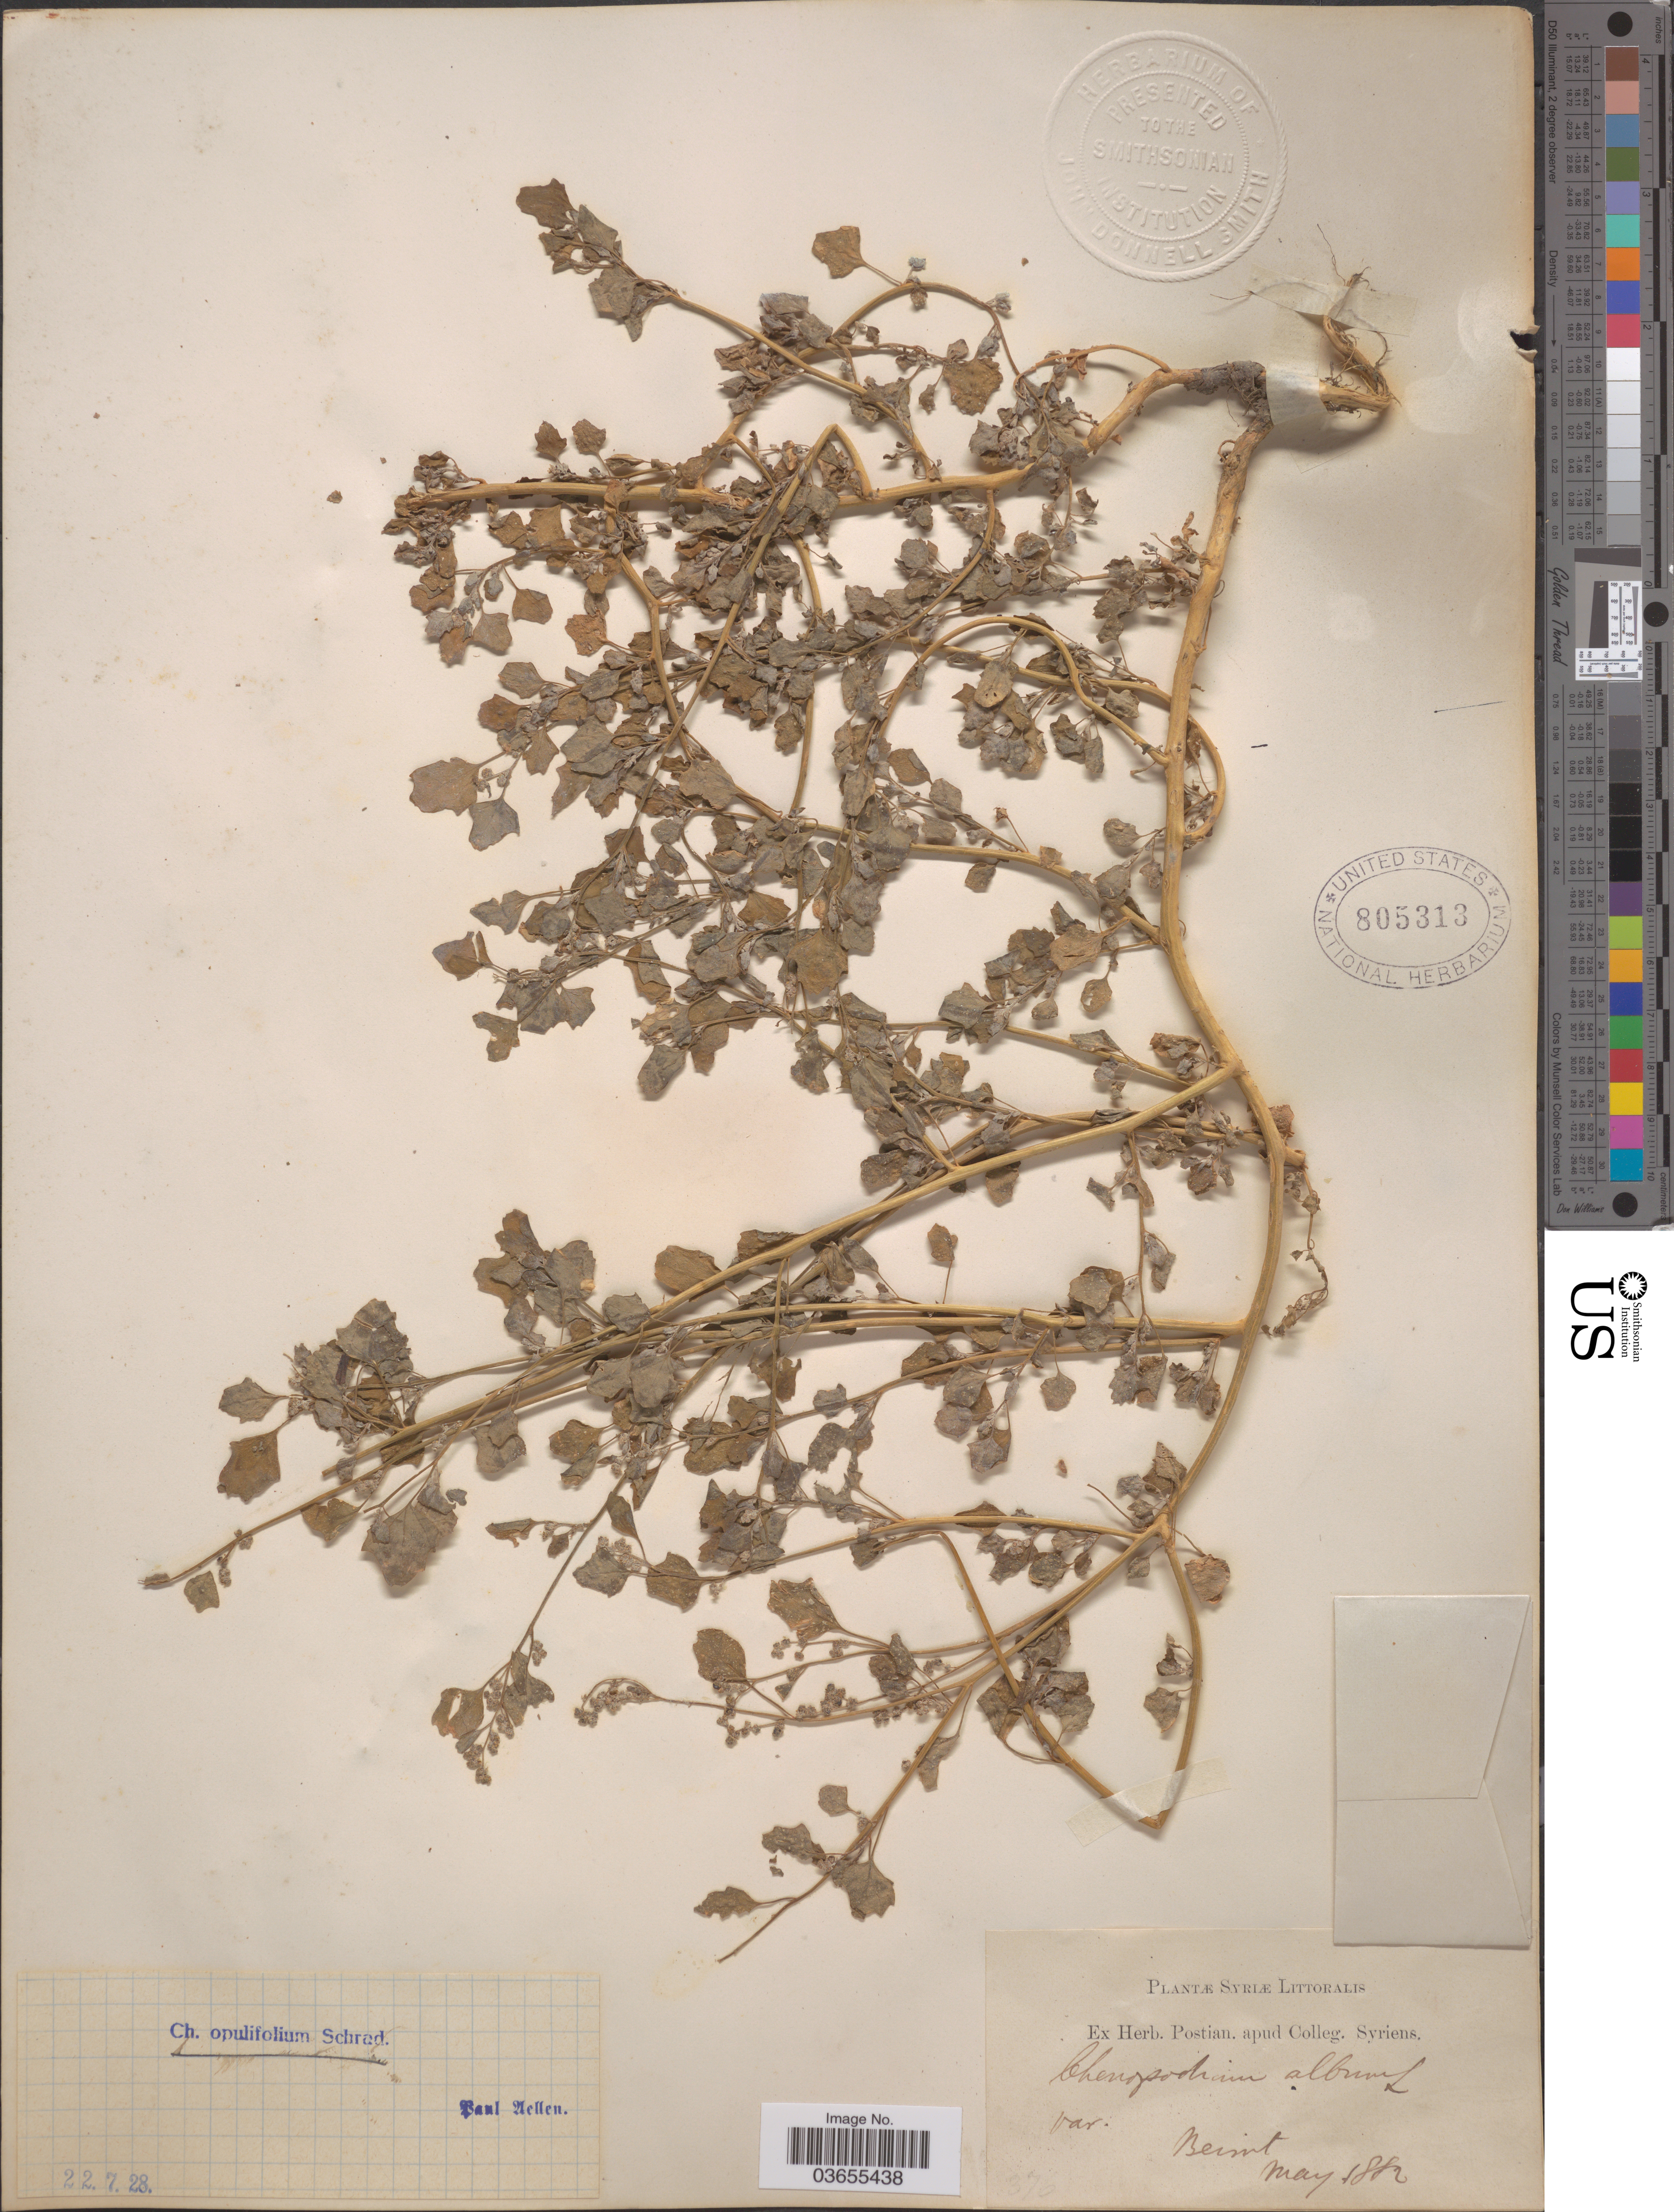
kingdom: Plantae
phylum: Tracheophyta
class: Magnoliopsida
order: Caryophyllales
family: Amaranthaceae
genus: Chenopodium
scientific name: Chenopodium opulifolium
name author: Schrad. ex W.D.J. Koch & Ziz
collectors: ex herb. Postian. apud Colleg. Syriens. Protest. USE "Fannie P. A. Shepard" (10308853) AS PRIMARY COLLECTOR INSTEAD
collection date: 1882-05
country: Lebanon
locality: Syriæ Littoralis. Beirut.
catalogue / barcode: US 805313